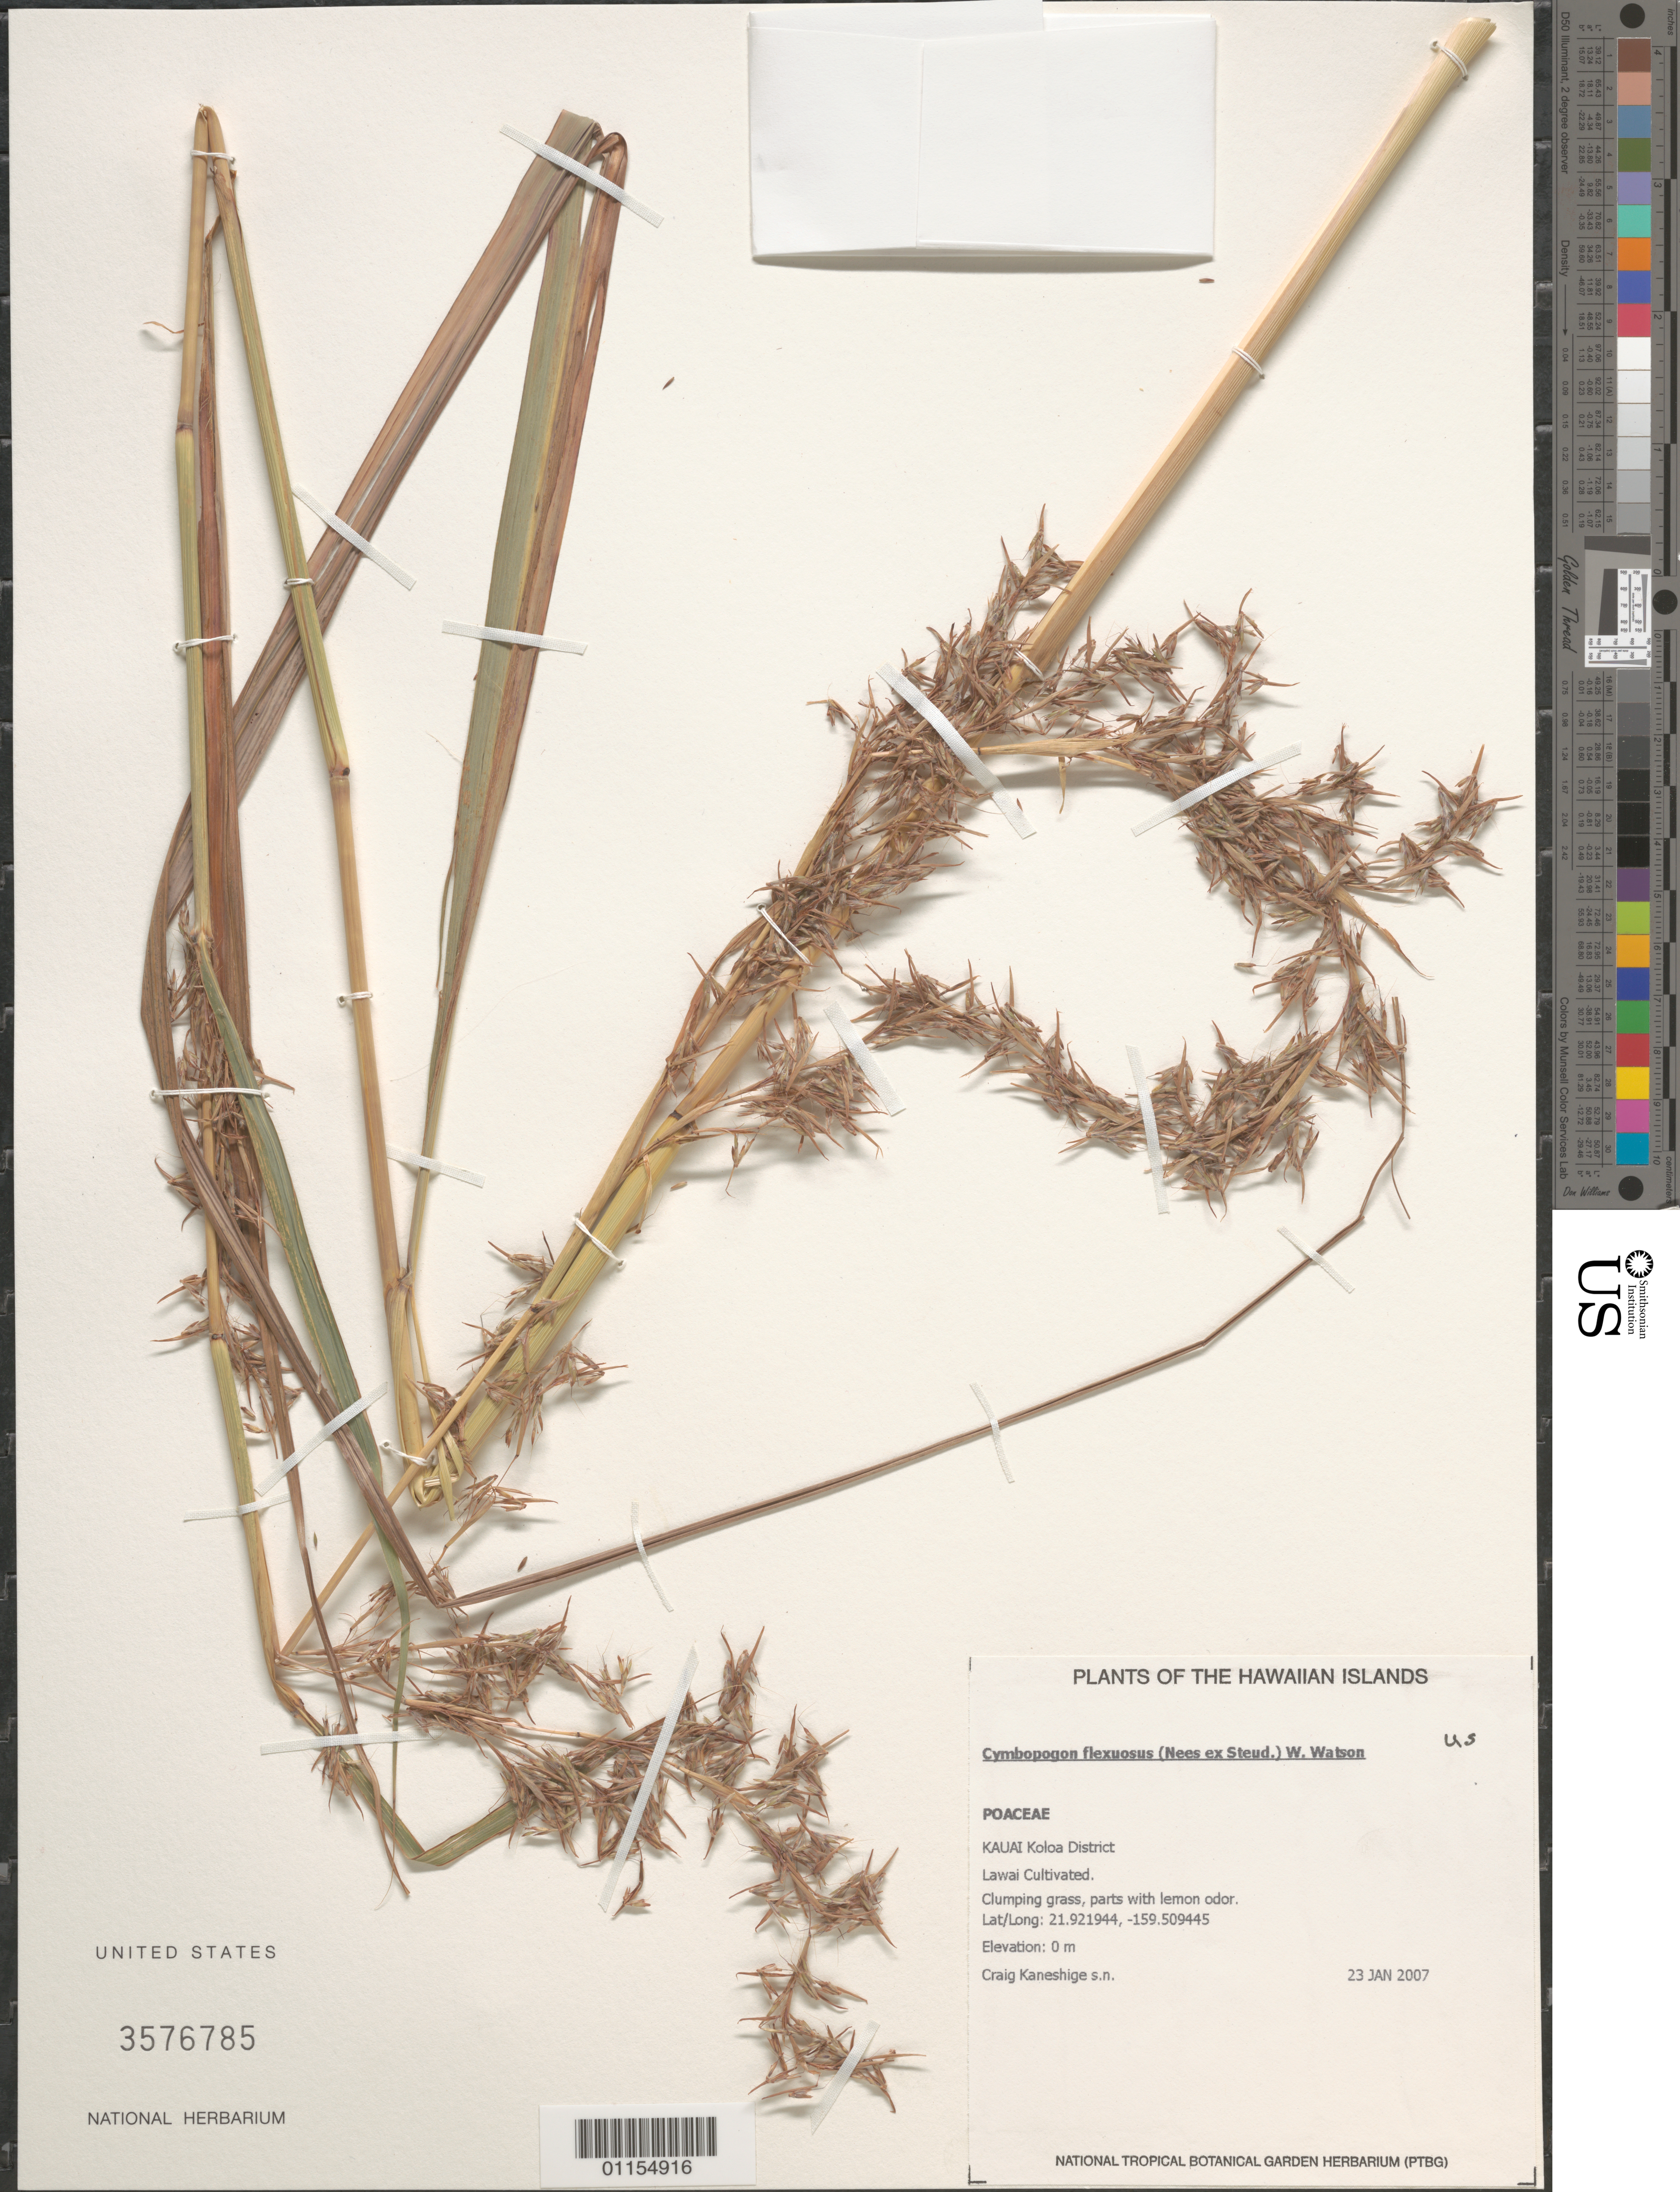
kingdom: Plantae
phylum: Tracheophyta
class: Liliopsida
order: Poales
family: Poaceae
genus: Cymbopogon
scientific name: Cymbopogon flexuosus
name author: (Nees ex Steud.) Will. Watson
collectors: C. Kaneshige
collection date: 2007-01-23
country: United States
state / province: Hawaii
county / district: Kaui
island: Kaua'i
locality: Koloa District, Lawai.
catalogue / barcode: US 3576785